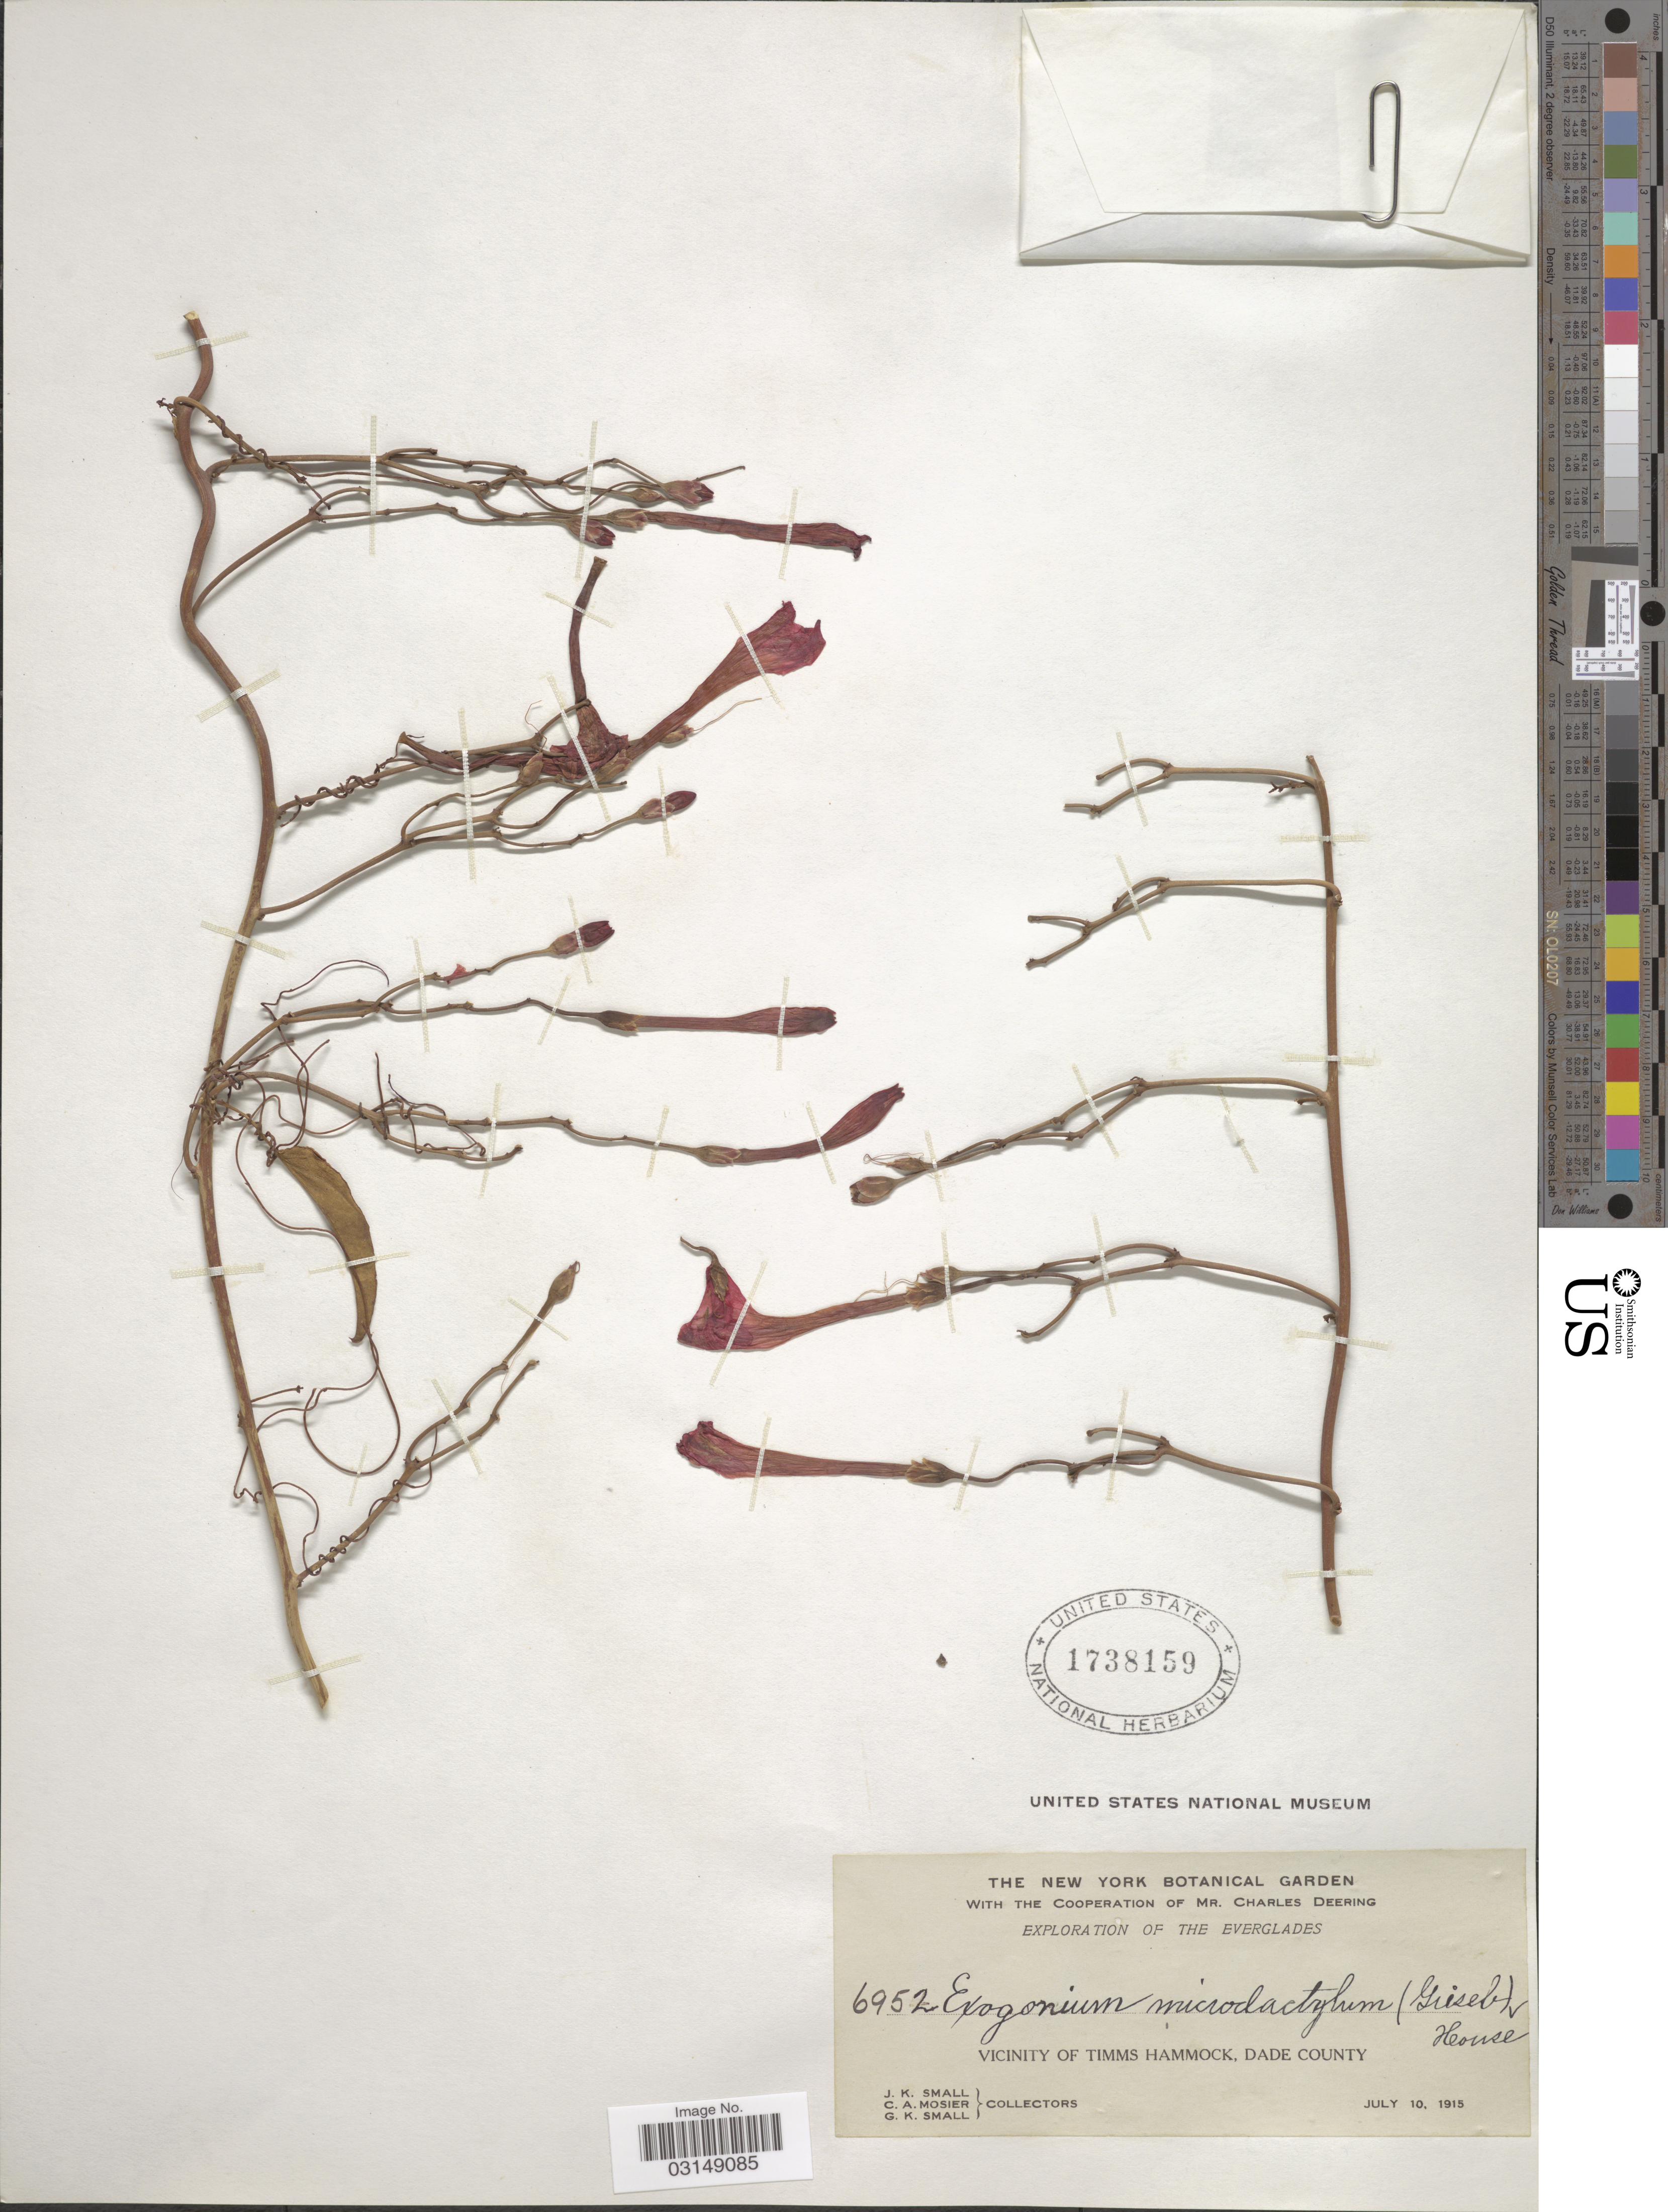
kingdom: Plantae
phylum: Tracheophyta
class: Magnoliopsida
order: Solanales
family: Convolvulaceae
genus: Ipomoea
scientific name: Ipomoea microdactyla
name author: Griseb.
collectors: J. K. Small, C. A. Mosier & G. K. Small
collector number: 6952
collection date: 1915-07-10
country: United States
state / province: Florida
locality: The Everglades. Vicinity of Timms Hammock, Dade County.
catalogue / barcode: US 1738159